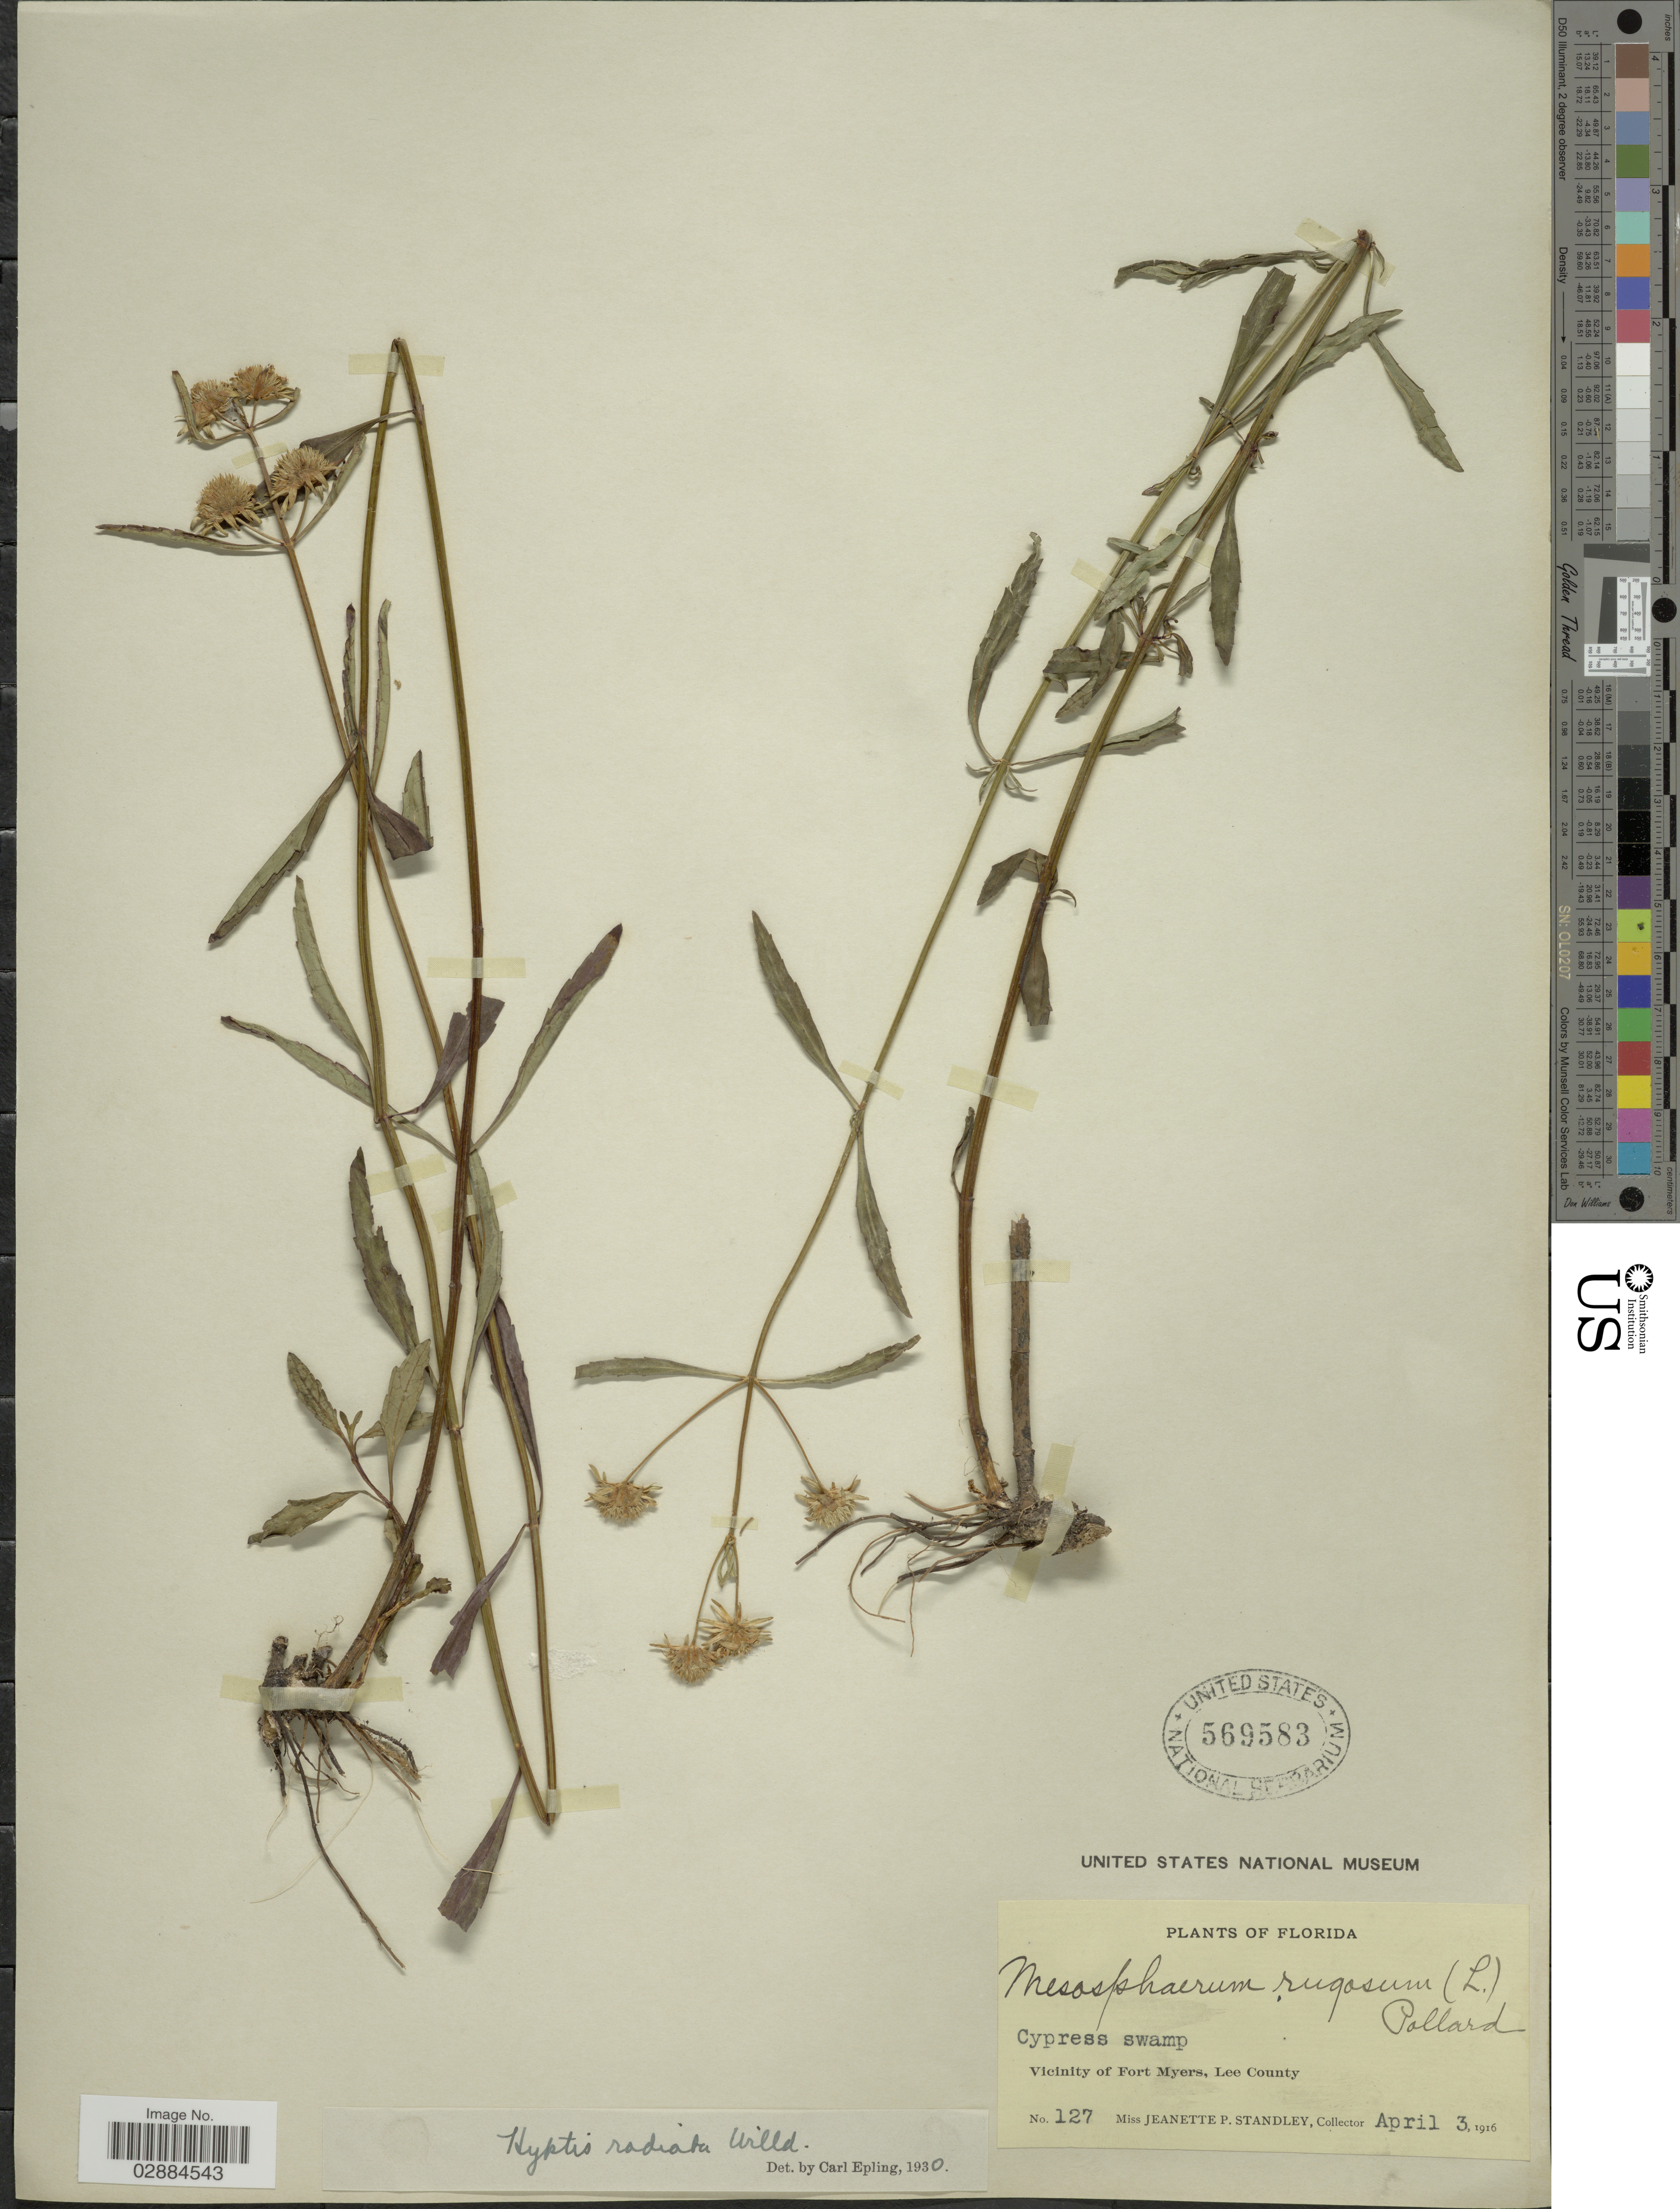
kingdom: Plantae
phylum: Tracheophyta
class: Magnoliopsida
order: Lamiales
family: Lamiaceae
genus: Hyptis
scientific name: Hyptis radiata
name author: Kunth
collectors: J. P. Standley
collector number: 127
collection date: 1916-04-03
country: United States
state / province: Florida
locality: Vicinity of Fort Myers, Lee County, Cypress swamp.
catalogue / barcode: US 569583